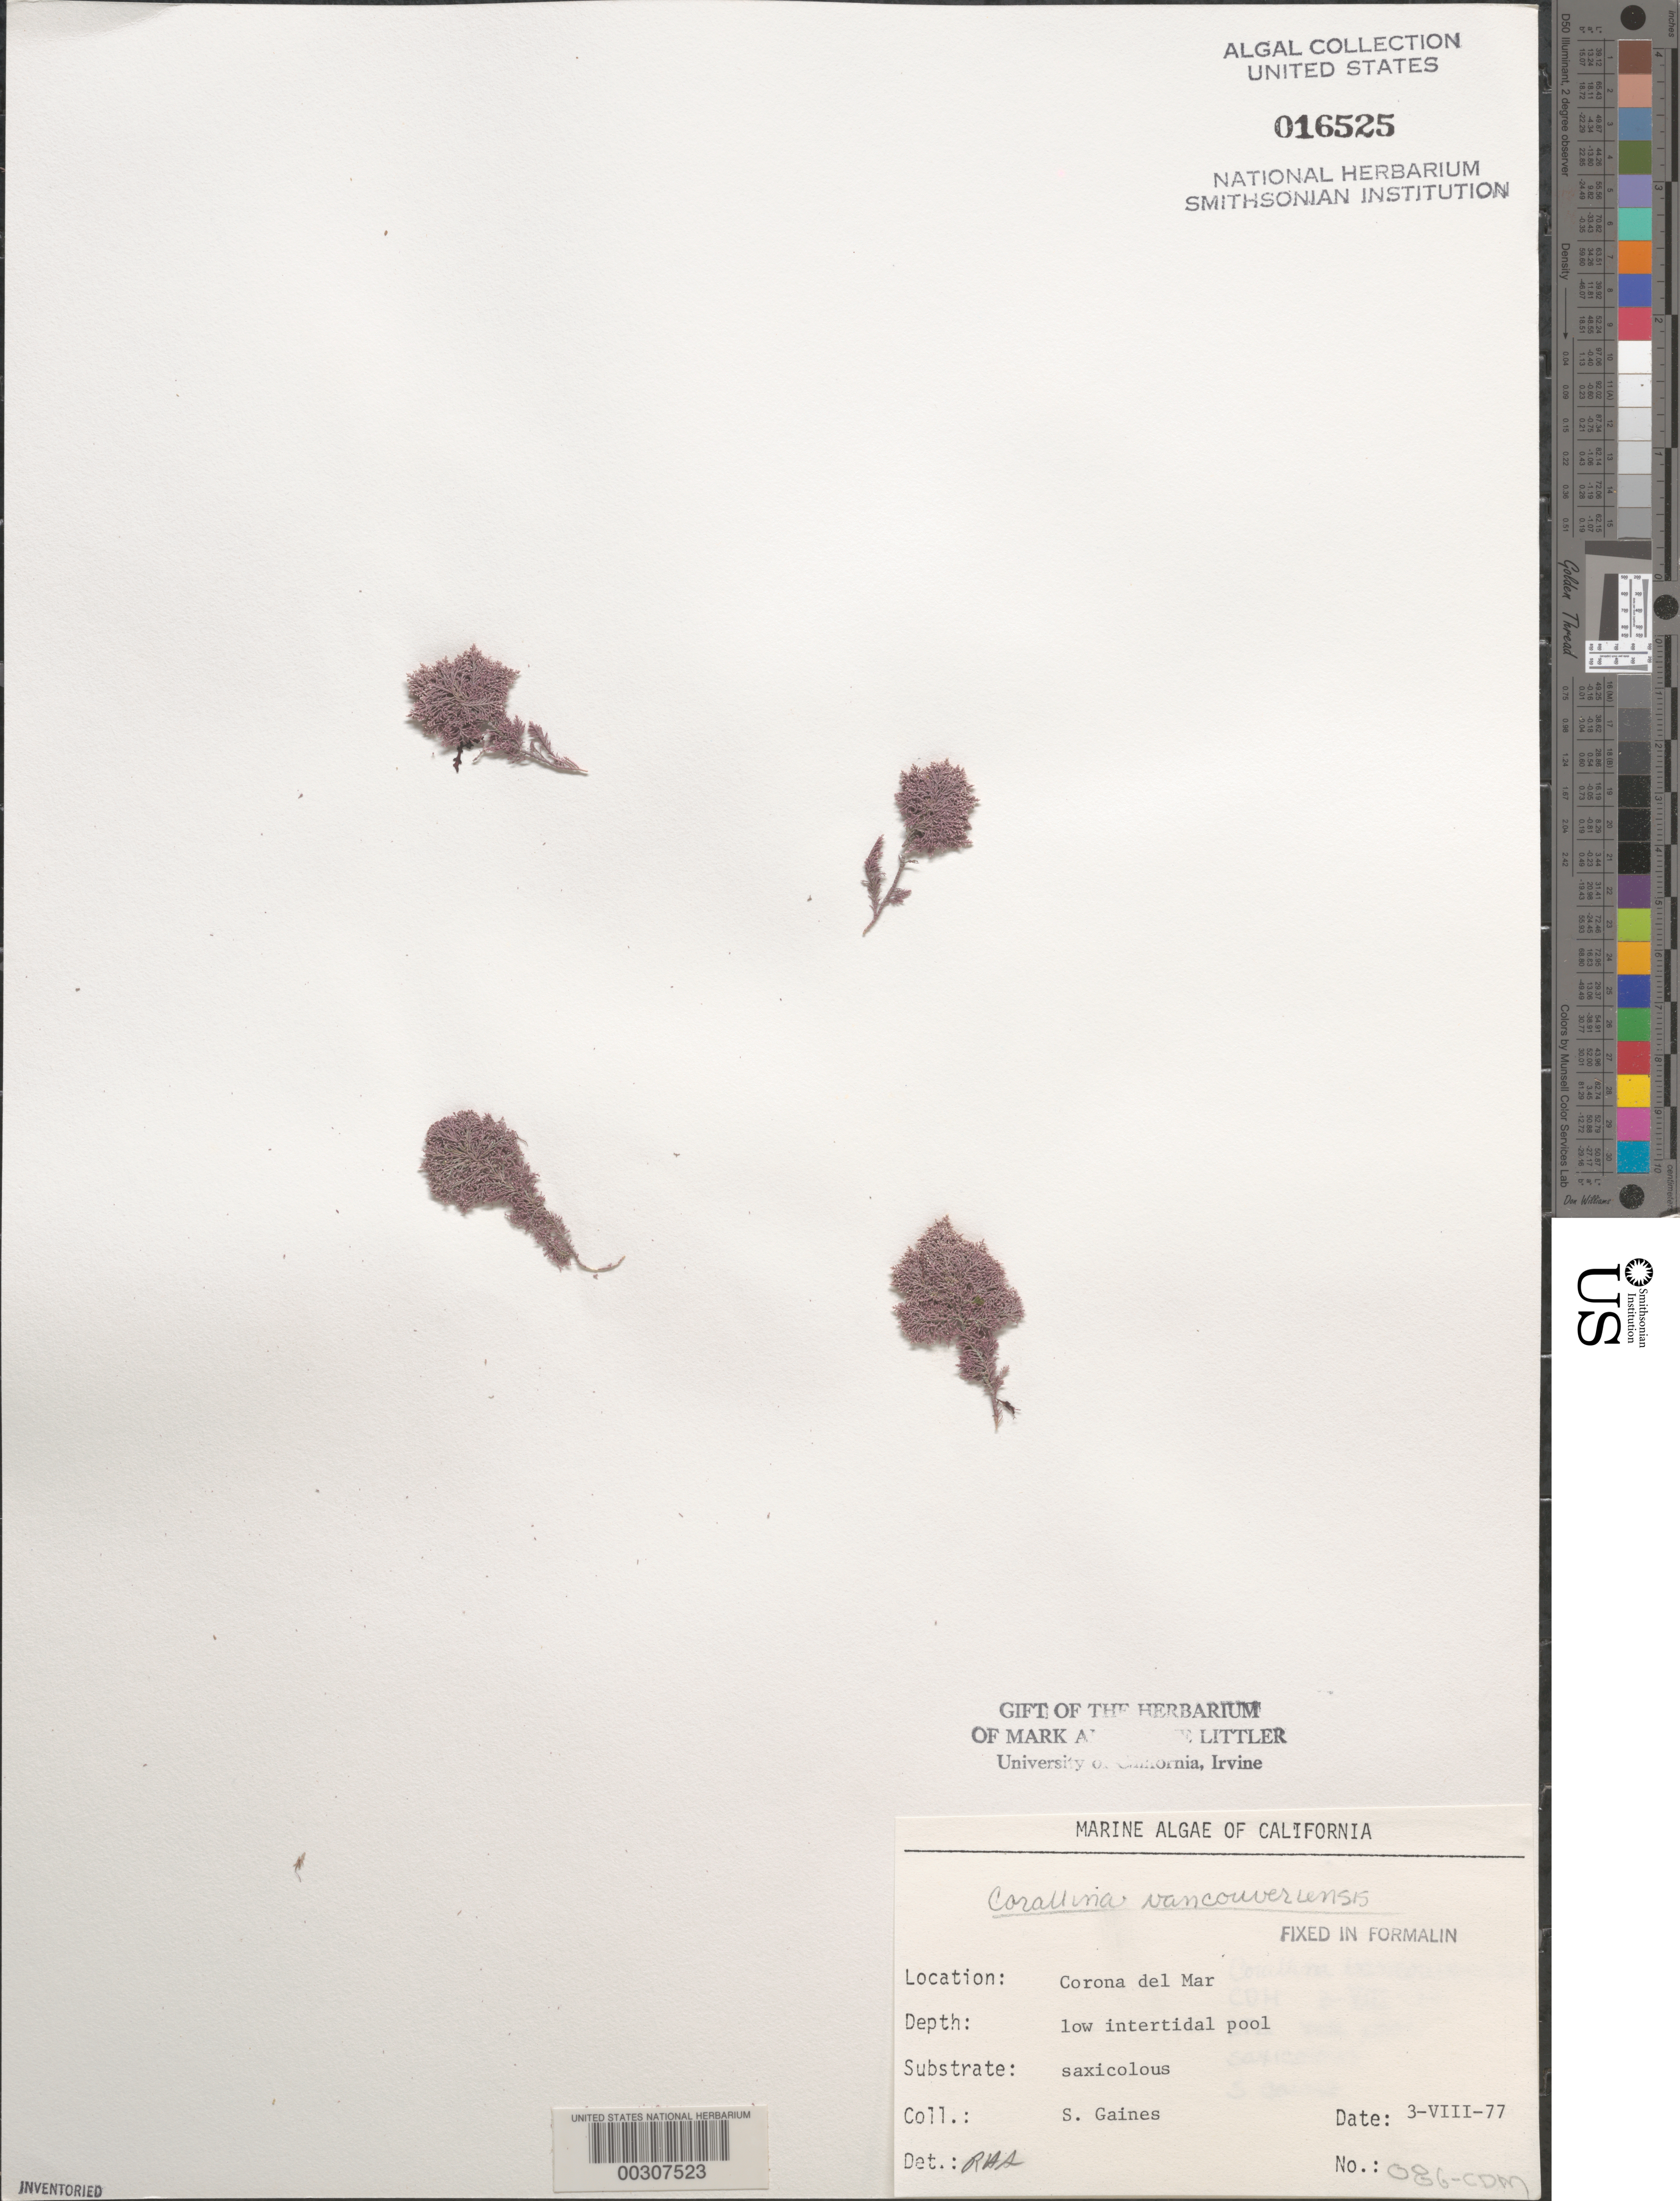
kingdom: Plantae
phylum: Rhodophyta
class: Florideophyceae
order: Corallinales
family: Corallinaceae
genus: Corallina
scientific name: Corallina vancouveriensis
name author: Yendo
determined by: Sims, Robert H.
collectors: S. Gaines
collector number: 086-CDM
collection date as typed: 03 Aug 1977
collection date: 1977-08-03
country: United States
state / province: California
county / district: Orange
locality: Corona del Mar, mouth of Morning Canyon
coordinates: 33 35'14"N, 117 51'54"W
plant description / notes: BLM-SOCALBIGHT Rocky Intertidal Survey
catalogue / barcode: US 16525